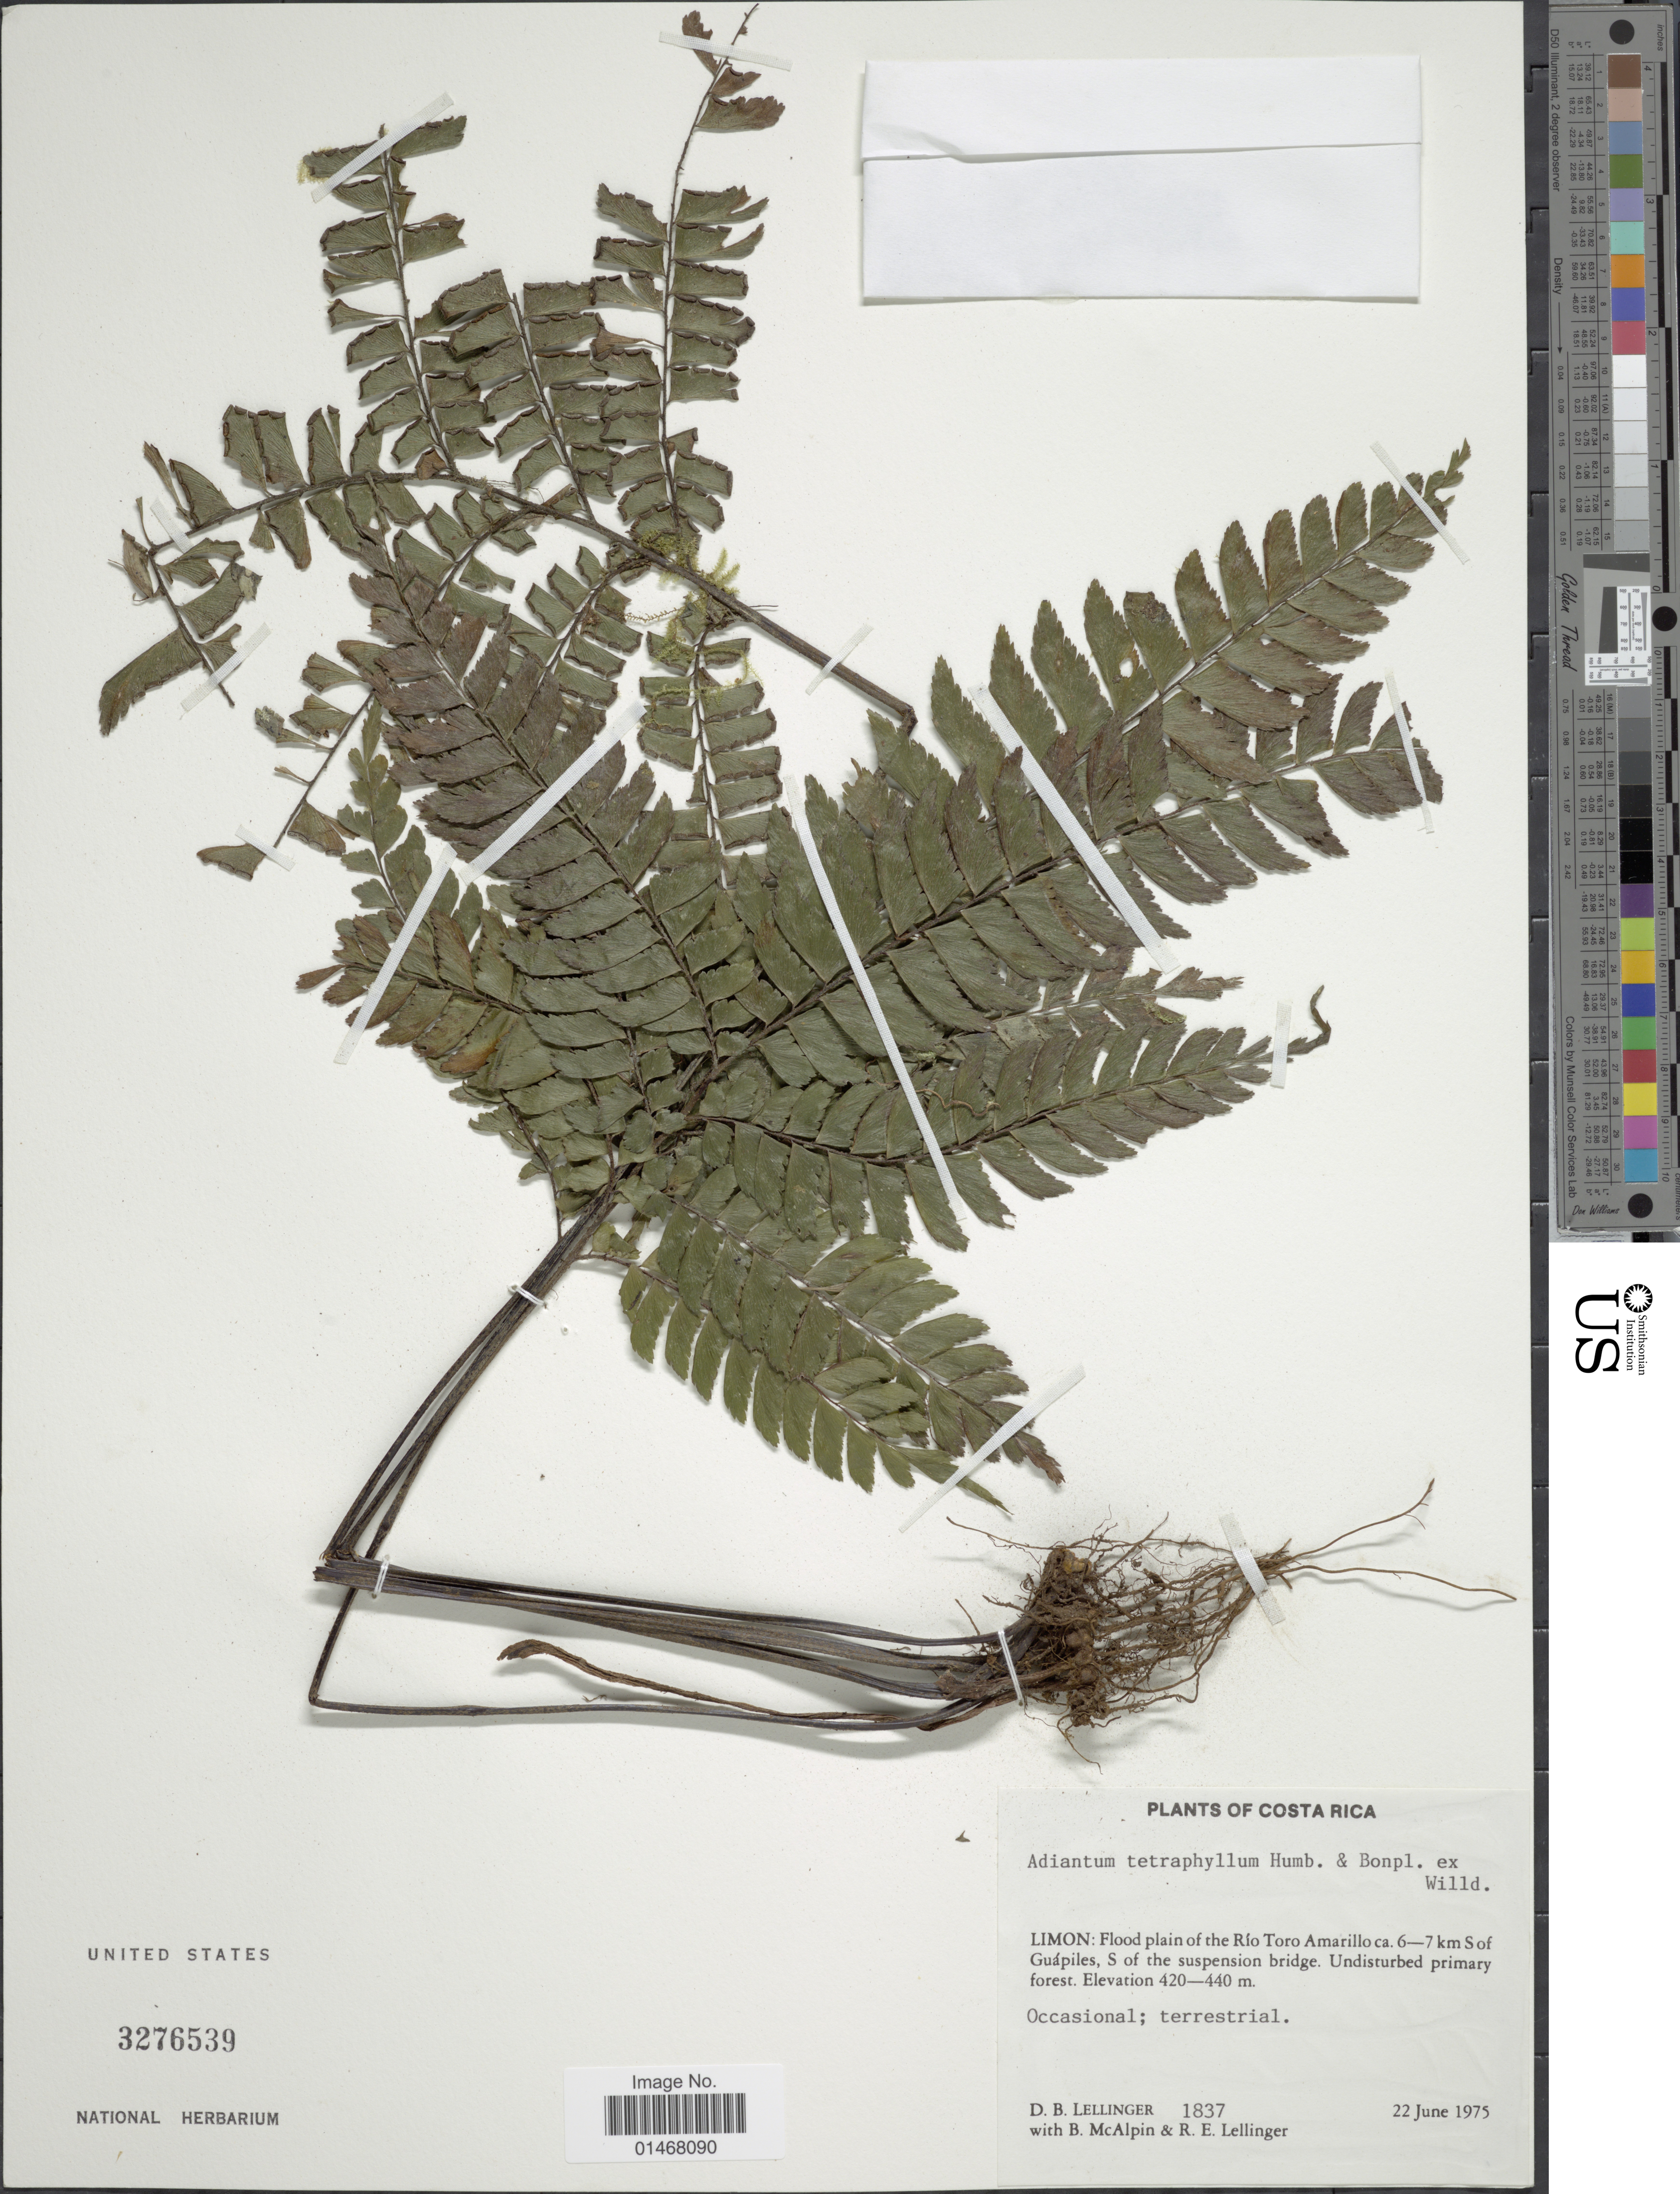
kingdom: Plantae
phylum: Tracheophyta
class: Polypodiopsida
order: Polypodiales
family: Pteridaceae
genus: Adiantum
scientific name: Adiantum tetraphyllum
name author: Humb. & Bonpl. ex Willd.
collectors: D. B. Lellinger & B. McAlpin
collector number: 1837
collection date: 1975-06-22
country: Costa Rica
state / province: Limón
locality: Flood plain of the Río Toro Amarillo ca. 6-7 km S of Guápiles,S of the suspension bridge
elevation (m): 420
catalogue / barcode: US 3276539